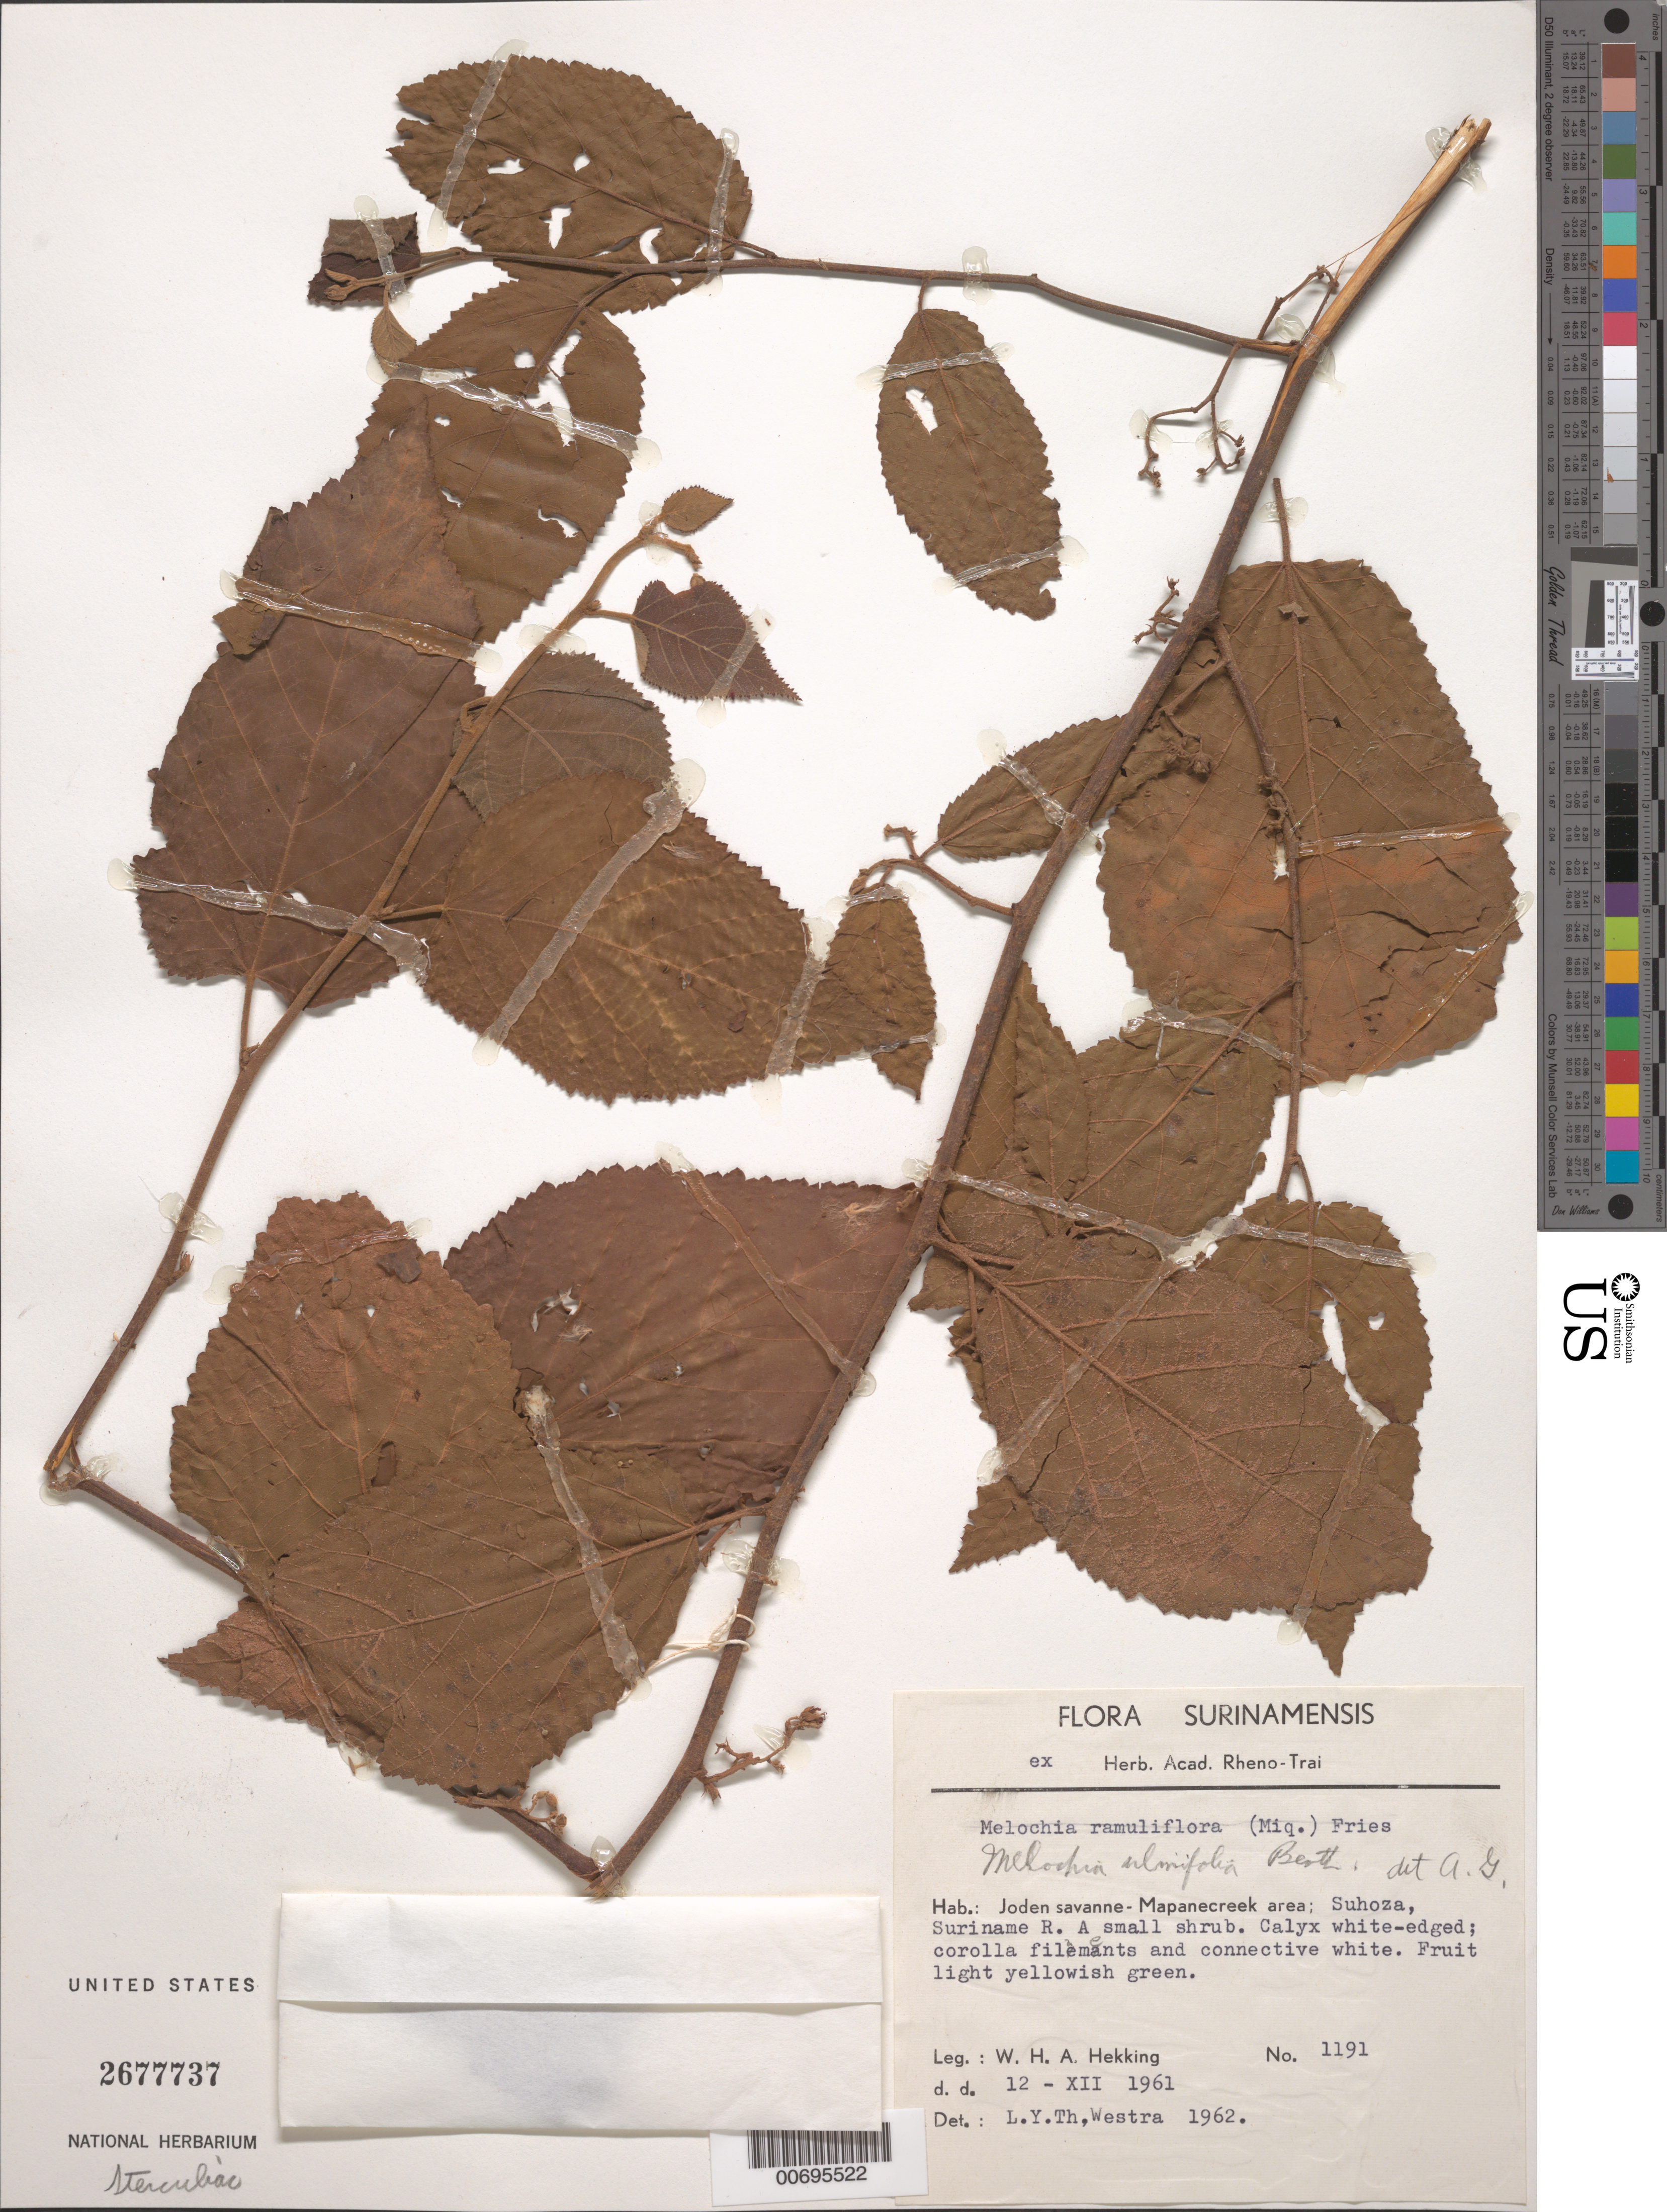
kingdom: Plantae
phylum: Tracheophyta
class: Magnoliopsida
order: Malvales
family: Malvaceae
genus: Melochia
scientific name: Melochia ulmifolia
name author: Benth.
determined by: Westra, L. Y. T., (U), Nationaal Herbarium Nederland, Utrecht University branch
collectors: W. H. A. Hekking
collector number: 1191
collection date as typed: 12-Dec-61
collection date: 1961-12-12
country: Suriname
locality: Jodensavanne-Mapane kreek, Suhoza area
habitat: Savanna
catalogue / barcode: US 2677737